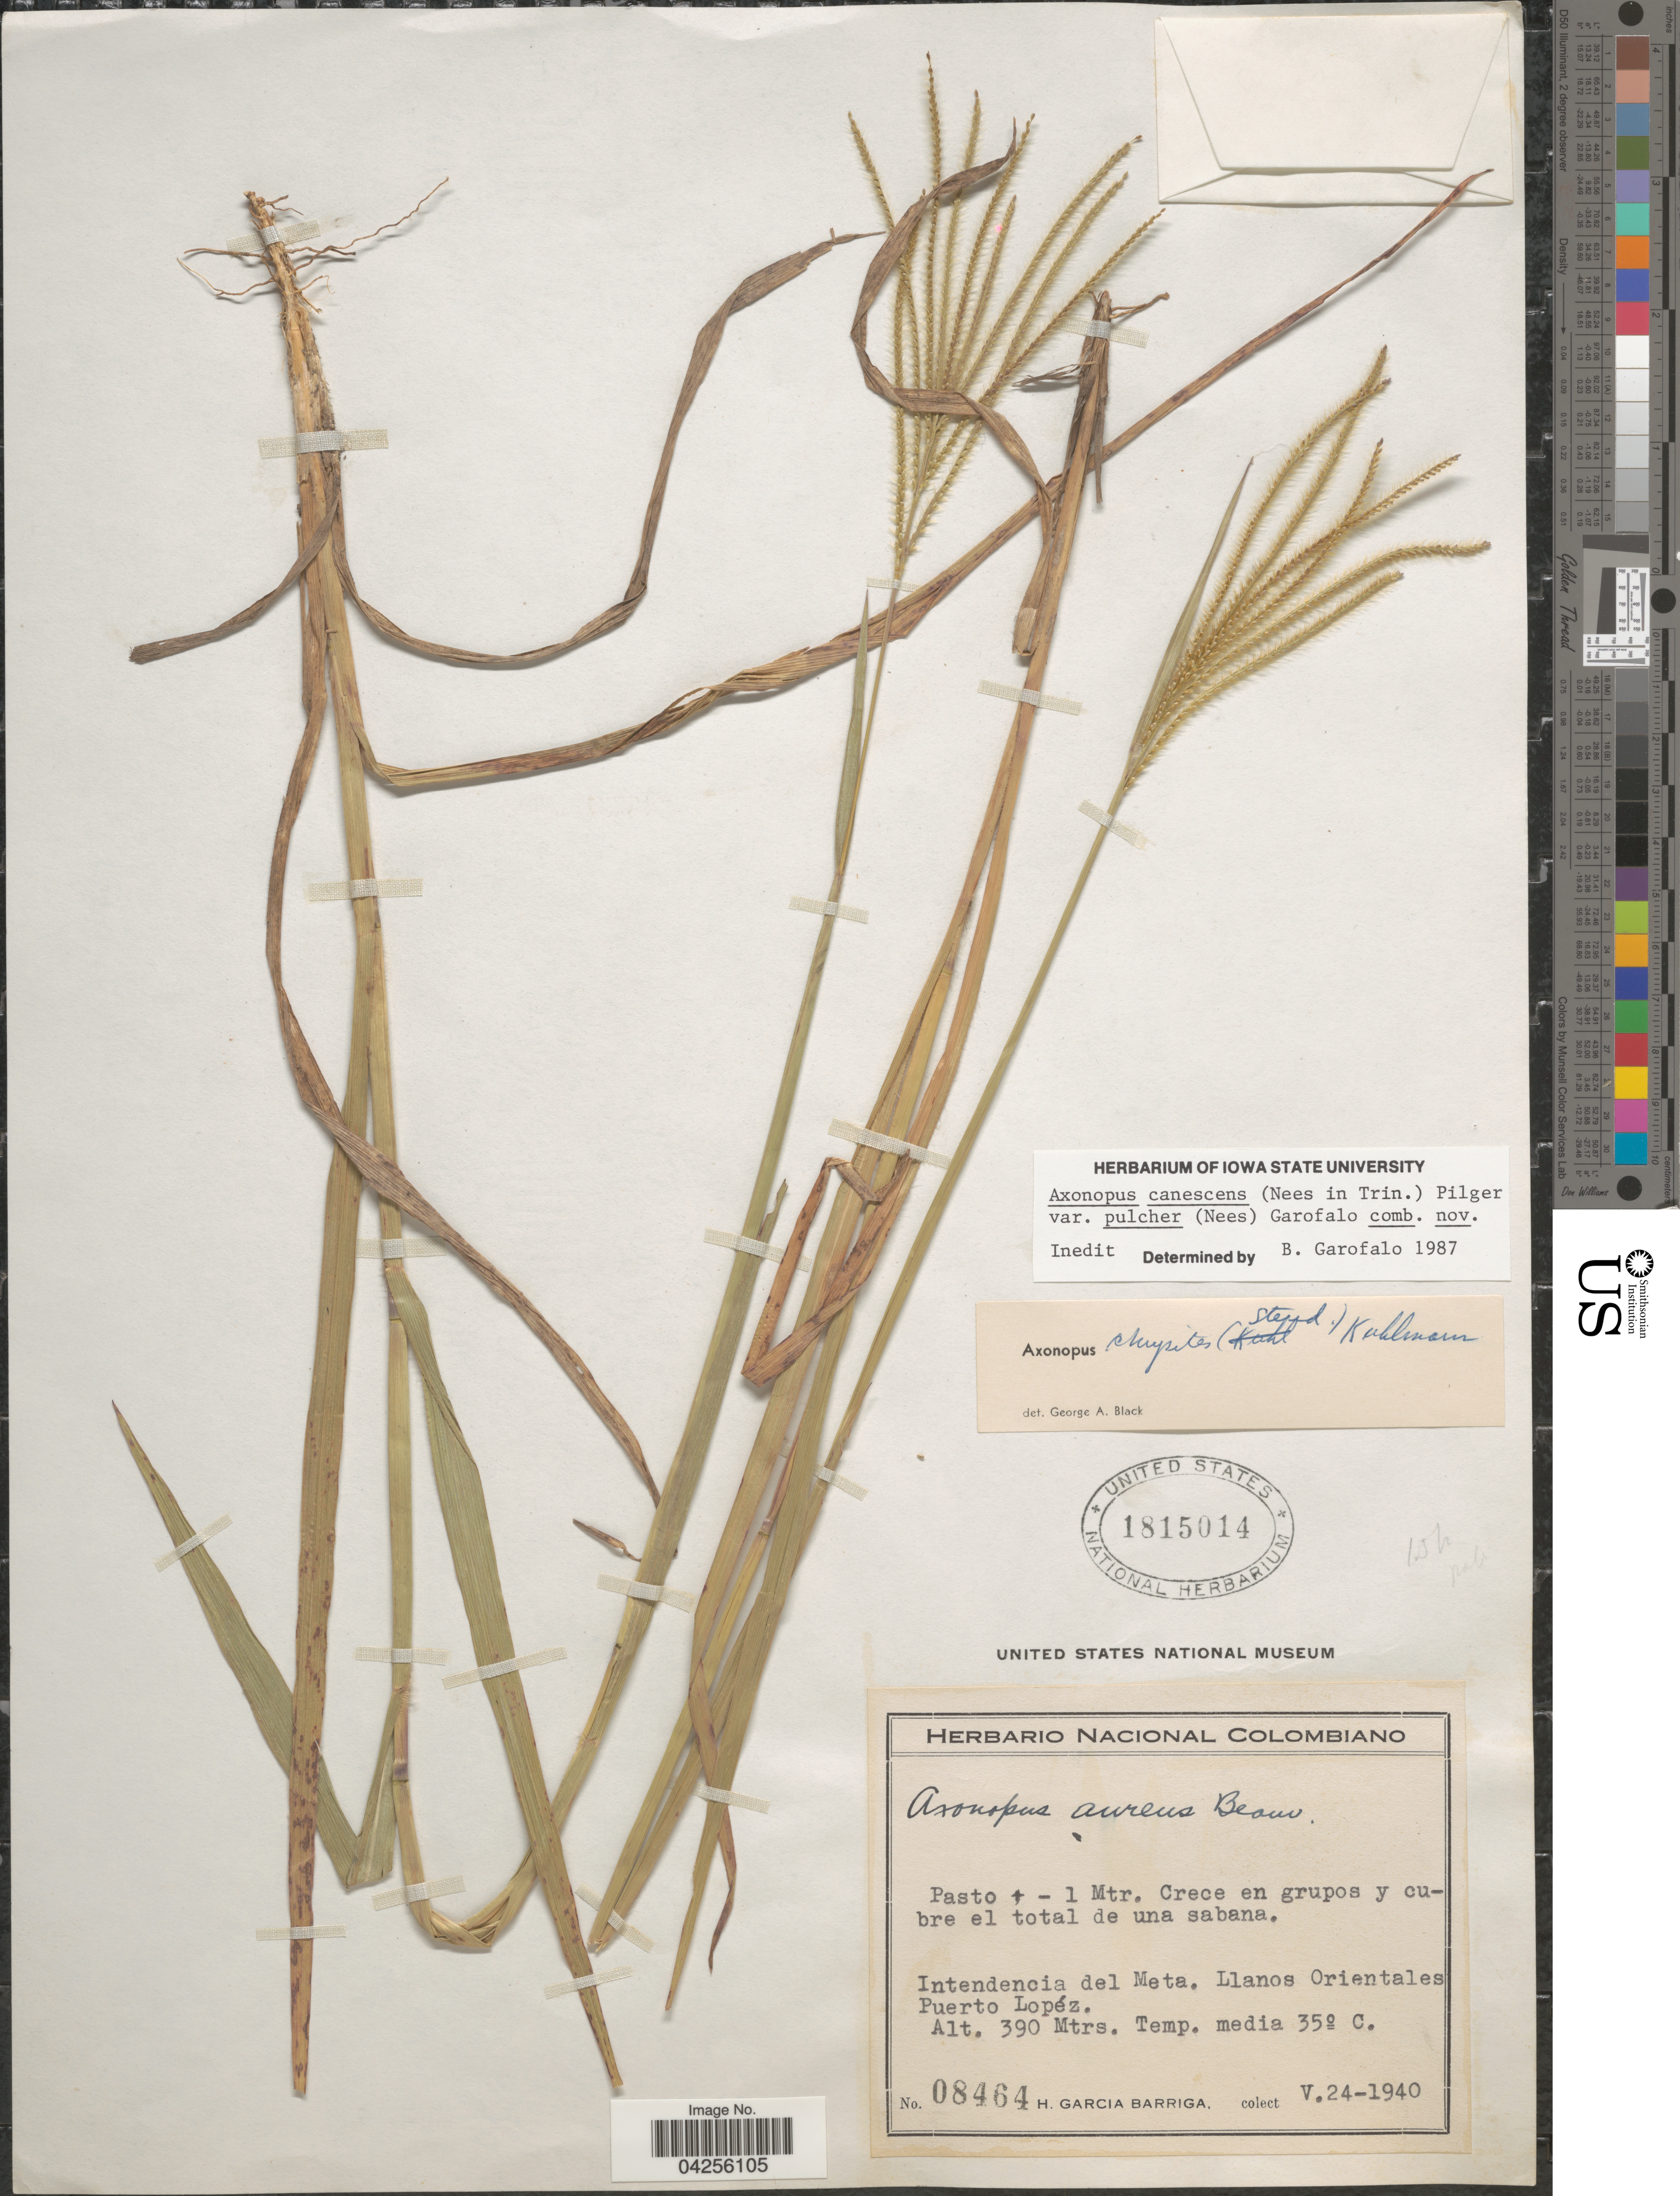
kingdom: Plantae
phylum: Tracheophyta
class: Liliopsida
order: Poales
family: Poaceae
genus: Axonopus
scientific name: Axonopus canescens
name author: (Nees ex Trin.) Pilg.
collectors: H. García Barriga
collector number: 08464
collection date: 1940-05-24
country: Colombia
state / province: Meta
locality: Crece en grupos y cubre el total de una sabana. Intendencia del Meta. Llanos Orientales Puerto Lopéz.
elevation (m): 390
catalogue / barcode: US 1815014